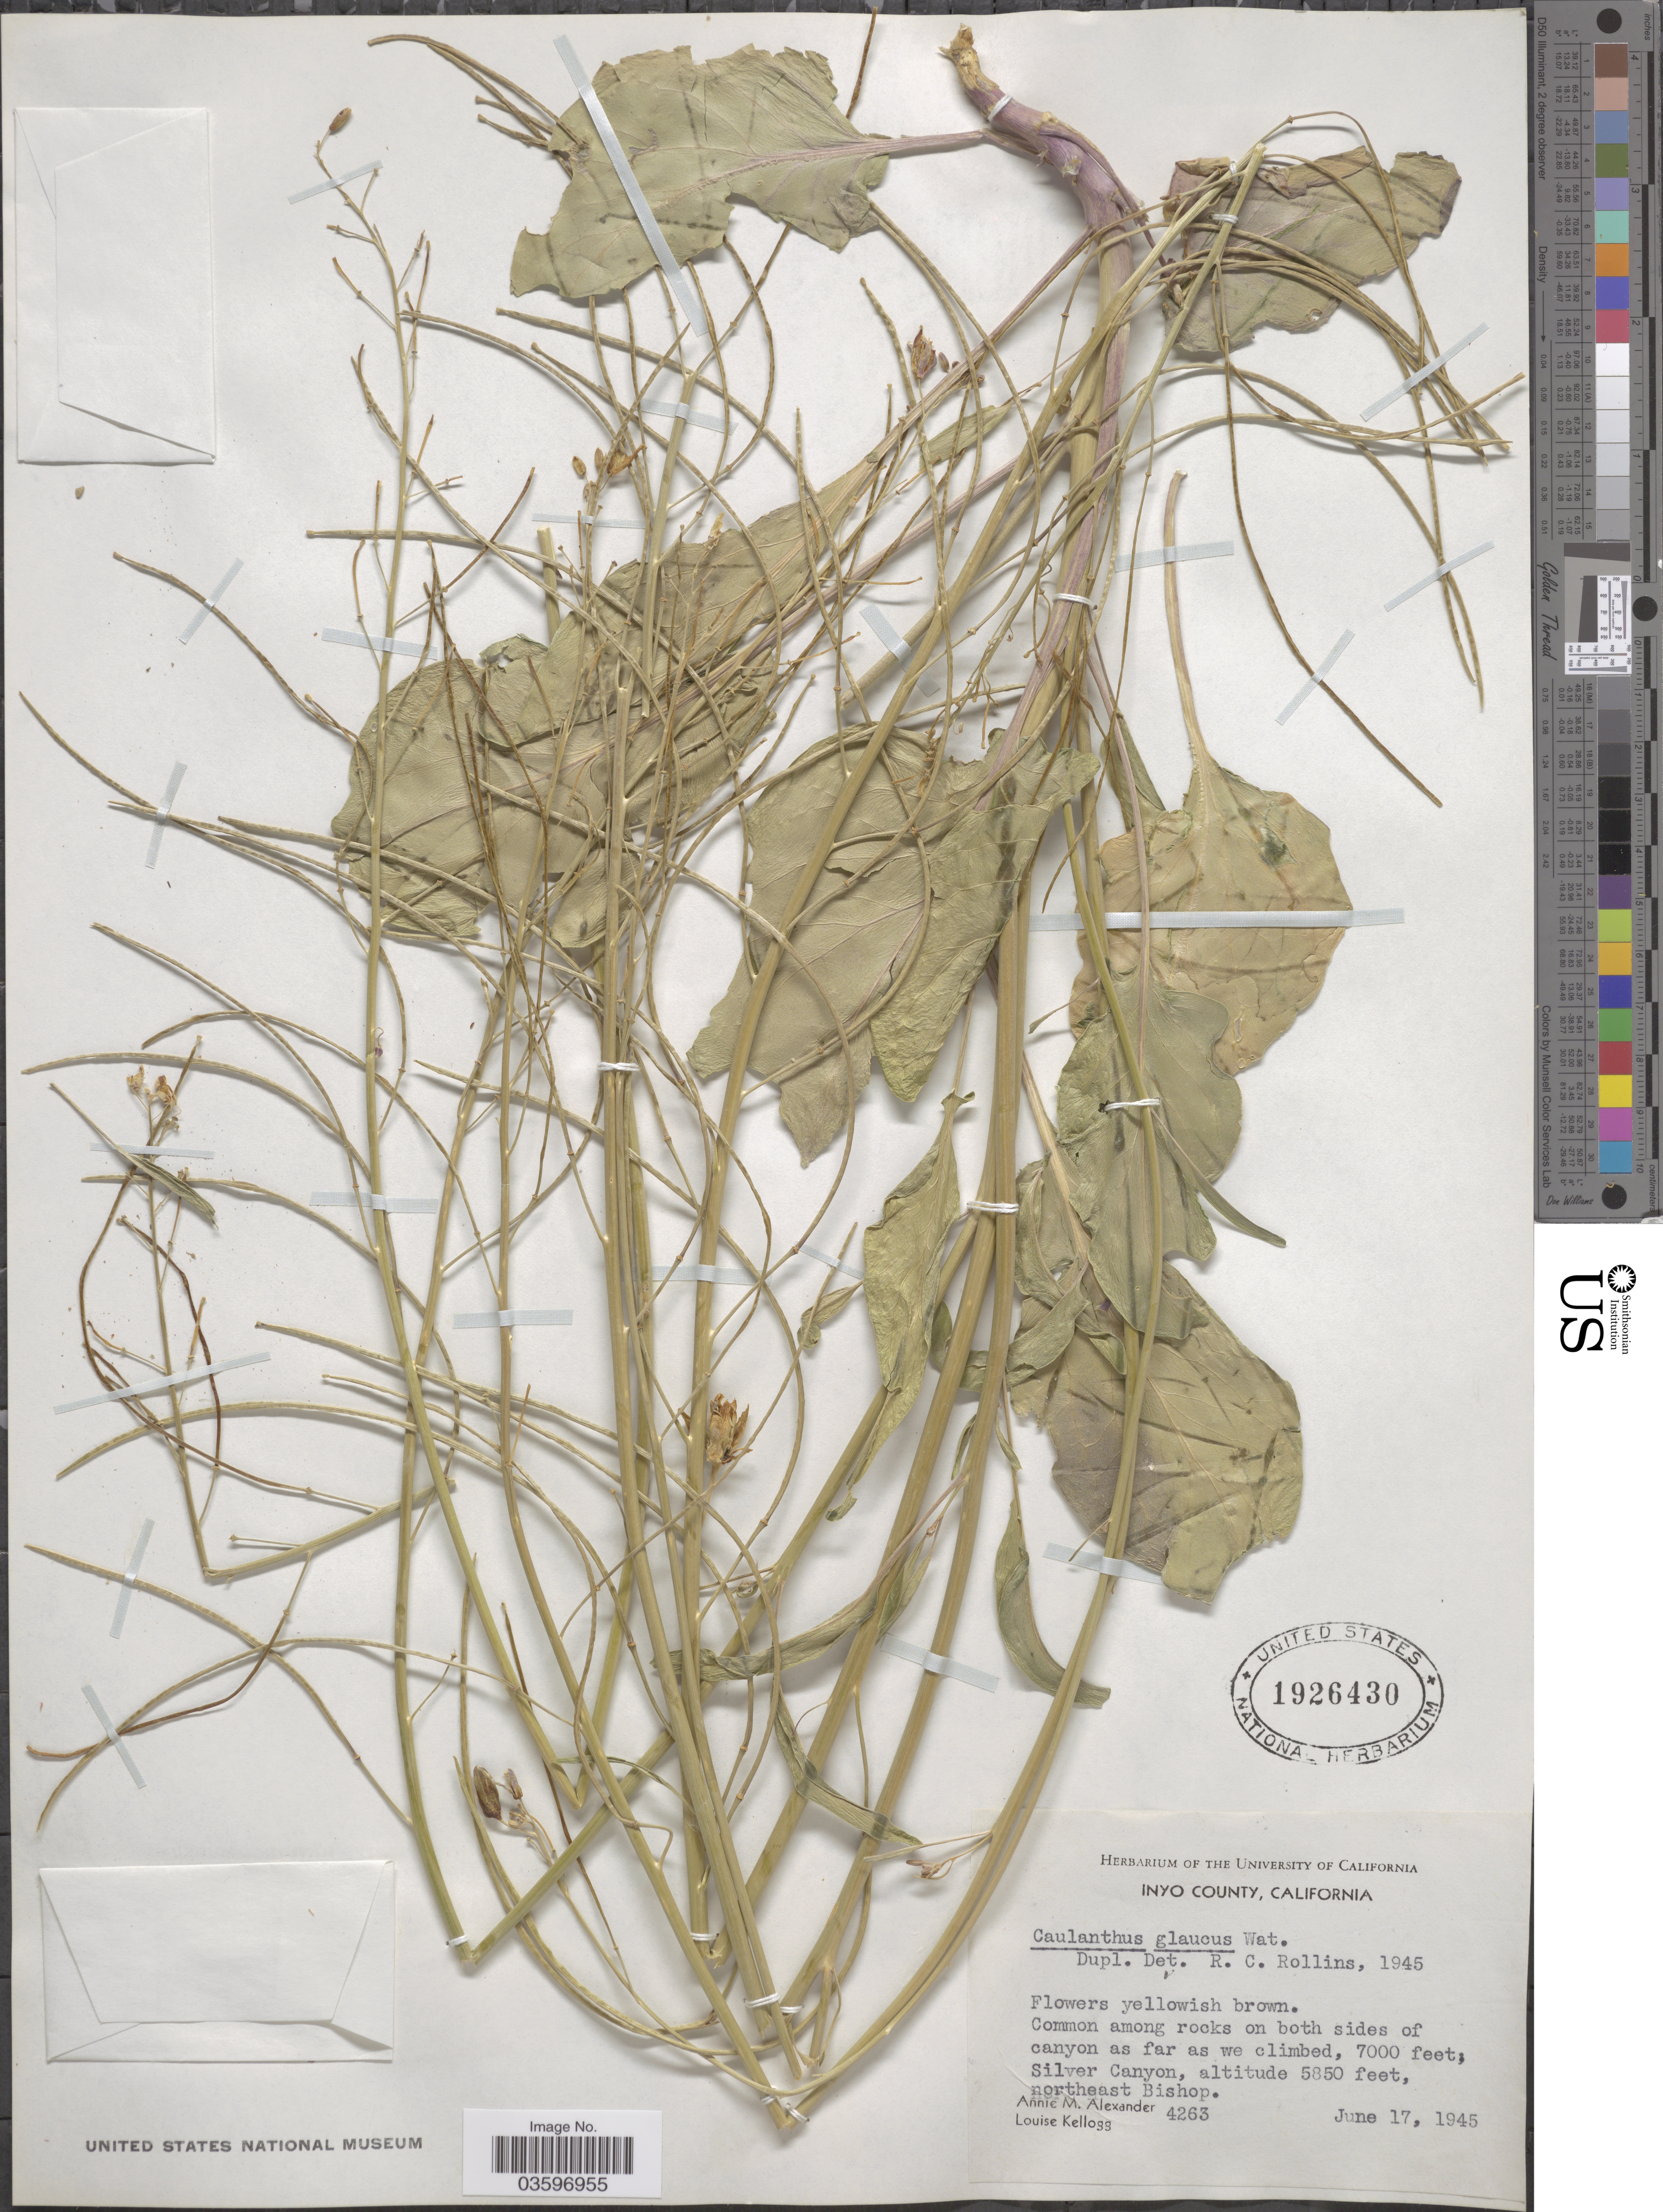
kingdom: Plantae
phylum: Tracheophyta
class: Magnoliopsida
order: Brassicales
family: Brassicaceae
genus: Caulanthus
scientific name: Caulanthus glaucus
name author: S. Watson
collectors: A. M. Alexander & L. Kellogg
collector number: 4263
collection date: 1945-06-17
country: United States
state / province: California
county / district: Inyo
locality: Inyo County. Silver Canyon, northeast Bishop.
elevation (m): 1783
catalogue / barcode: US 1926430